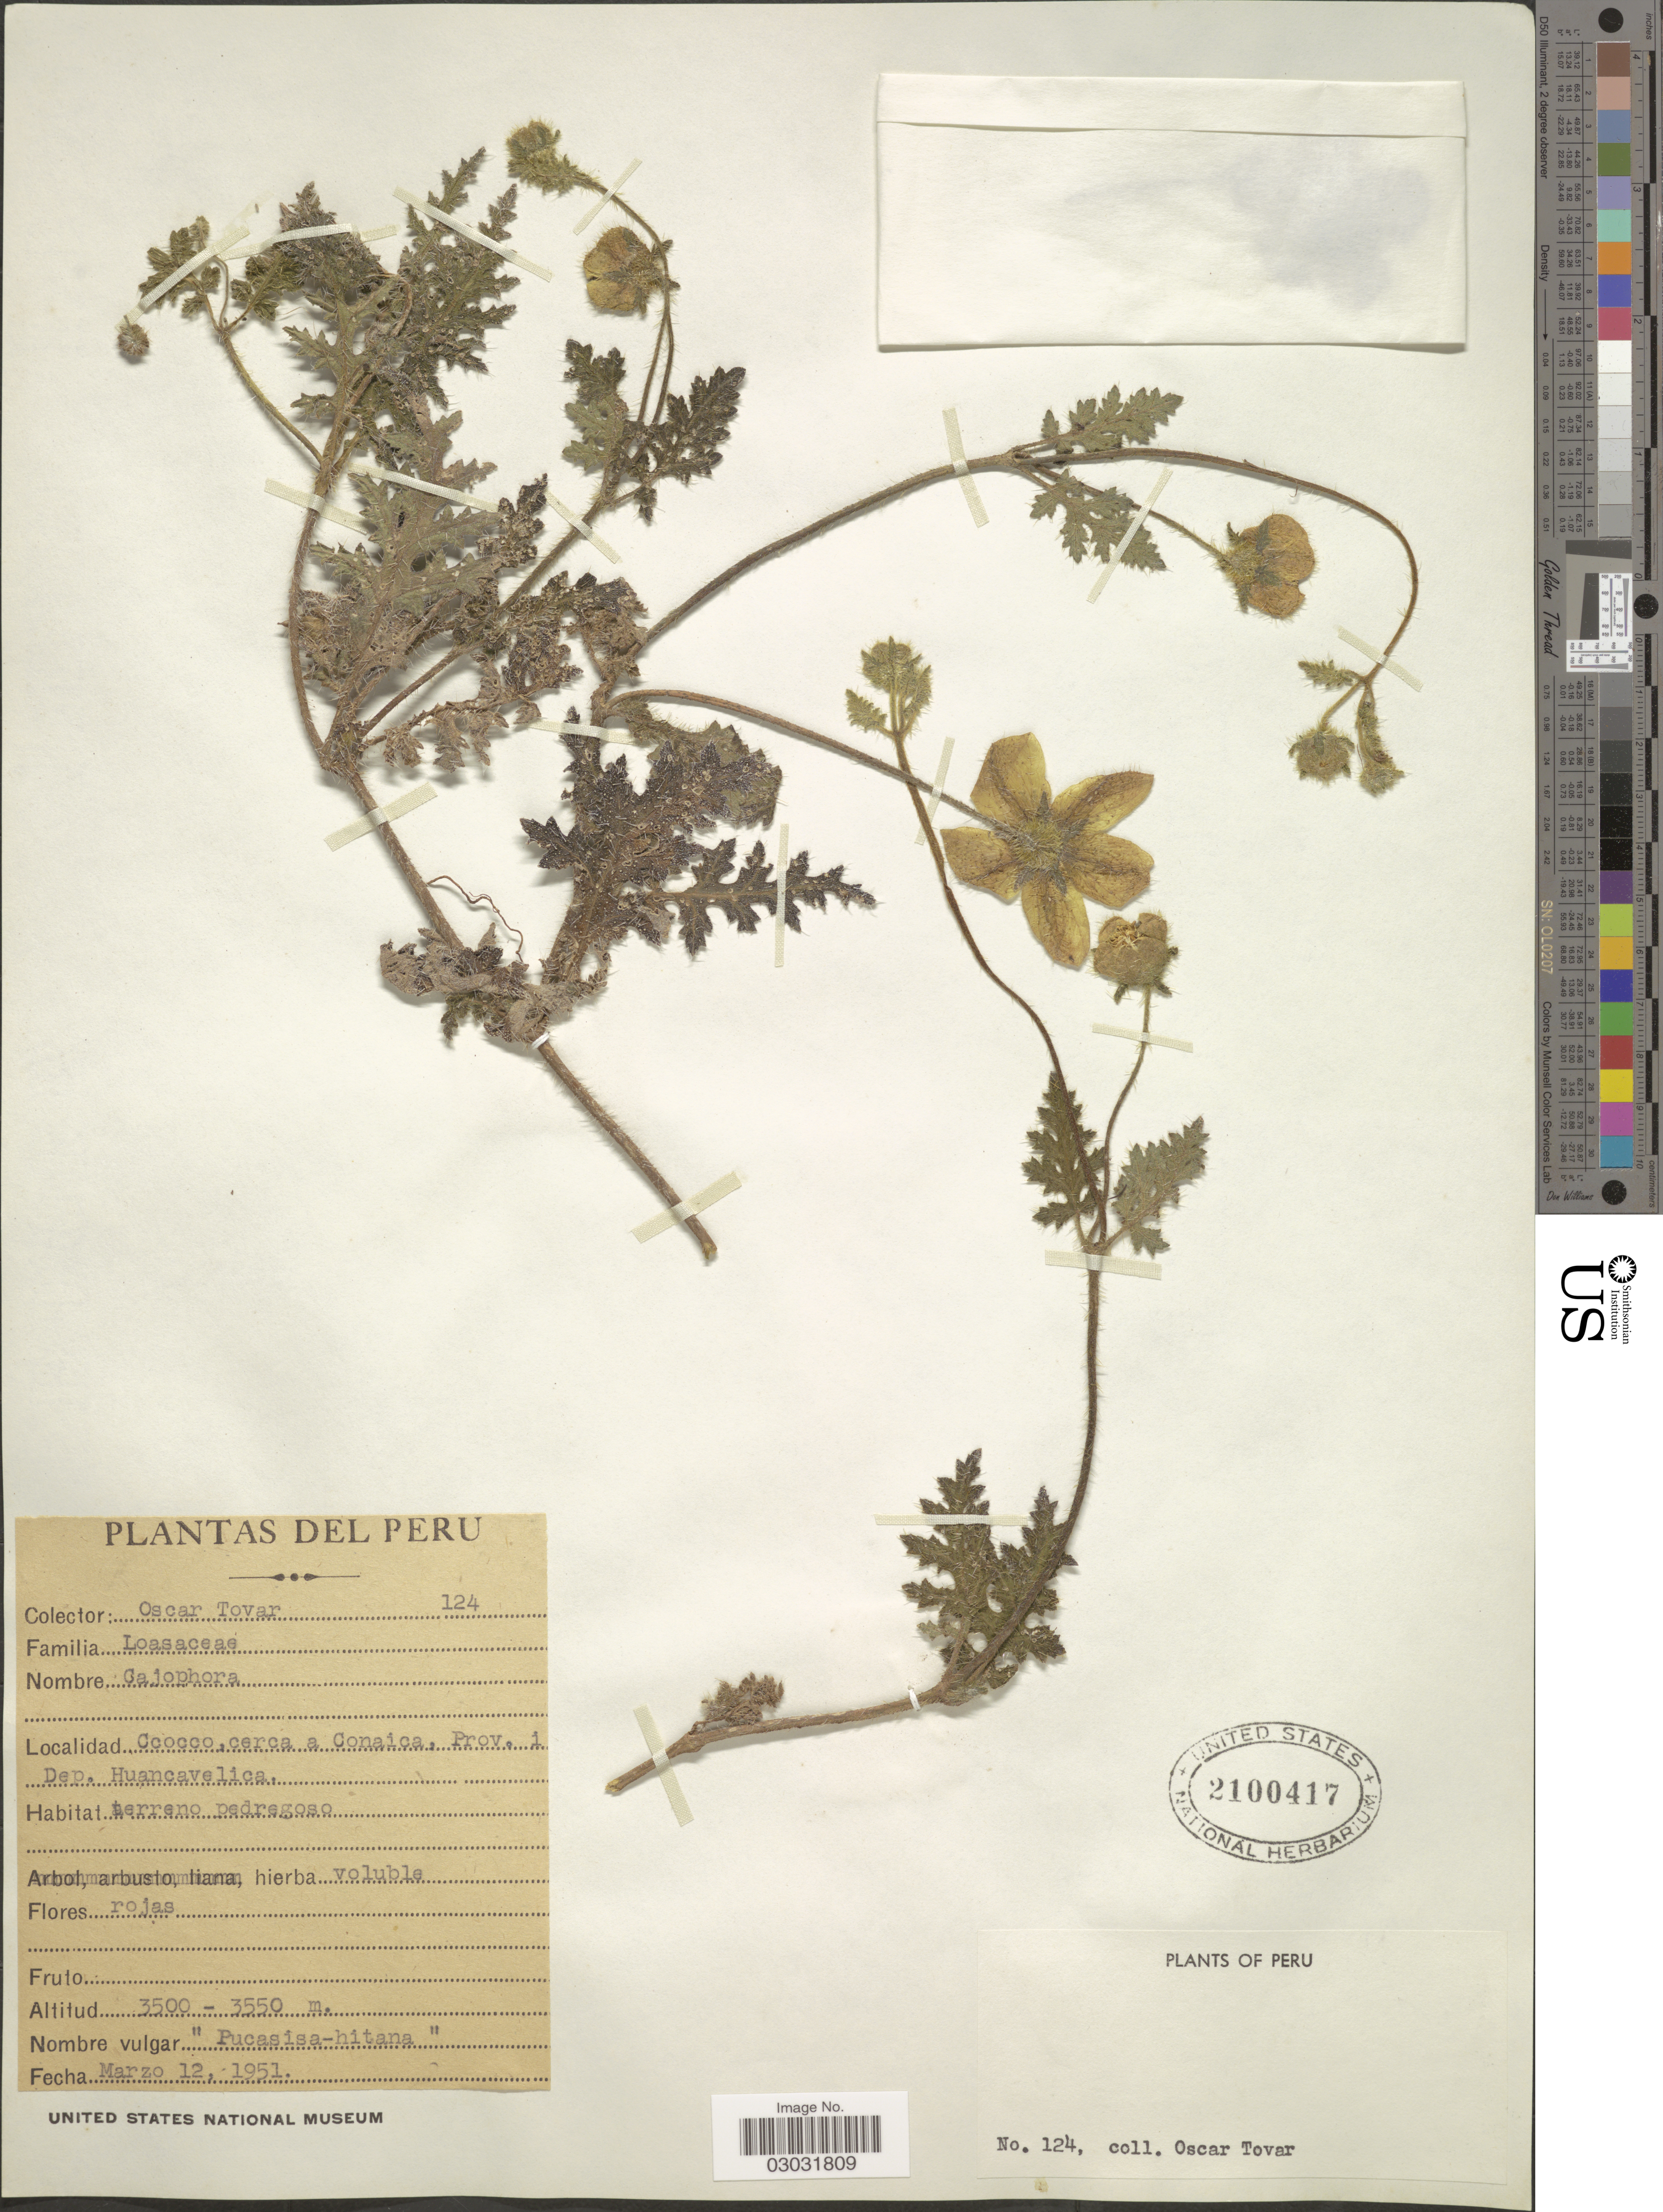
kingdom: Plantae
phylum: Tracheophyta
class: Magnoliopsida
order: Cornales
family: Loasaceae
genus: Caiophora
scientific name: Caiophora sp.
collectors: Ó. Tovar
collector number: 124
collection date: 1951-03-12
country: Peru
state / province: Huancavelica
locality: Ccocco, cerca a Conaica, Prov. i Dep. Huancavelica.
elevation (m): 3500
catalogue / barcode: US 2100417